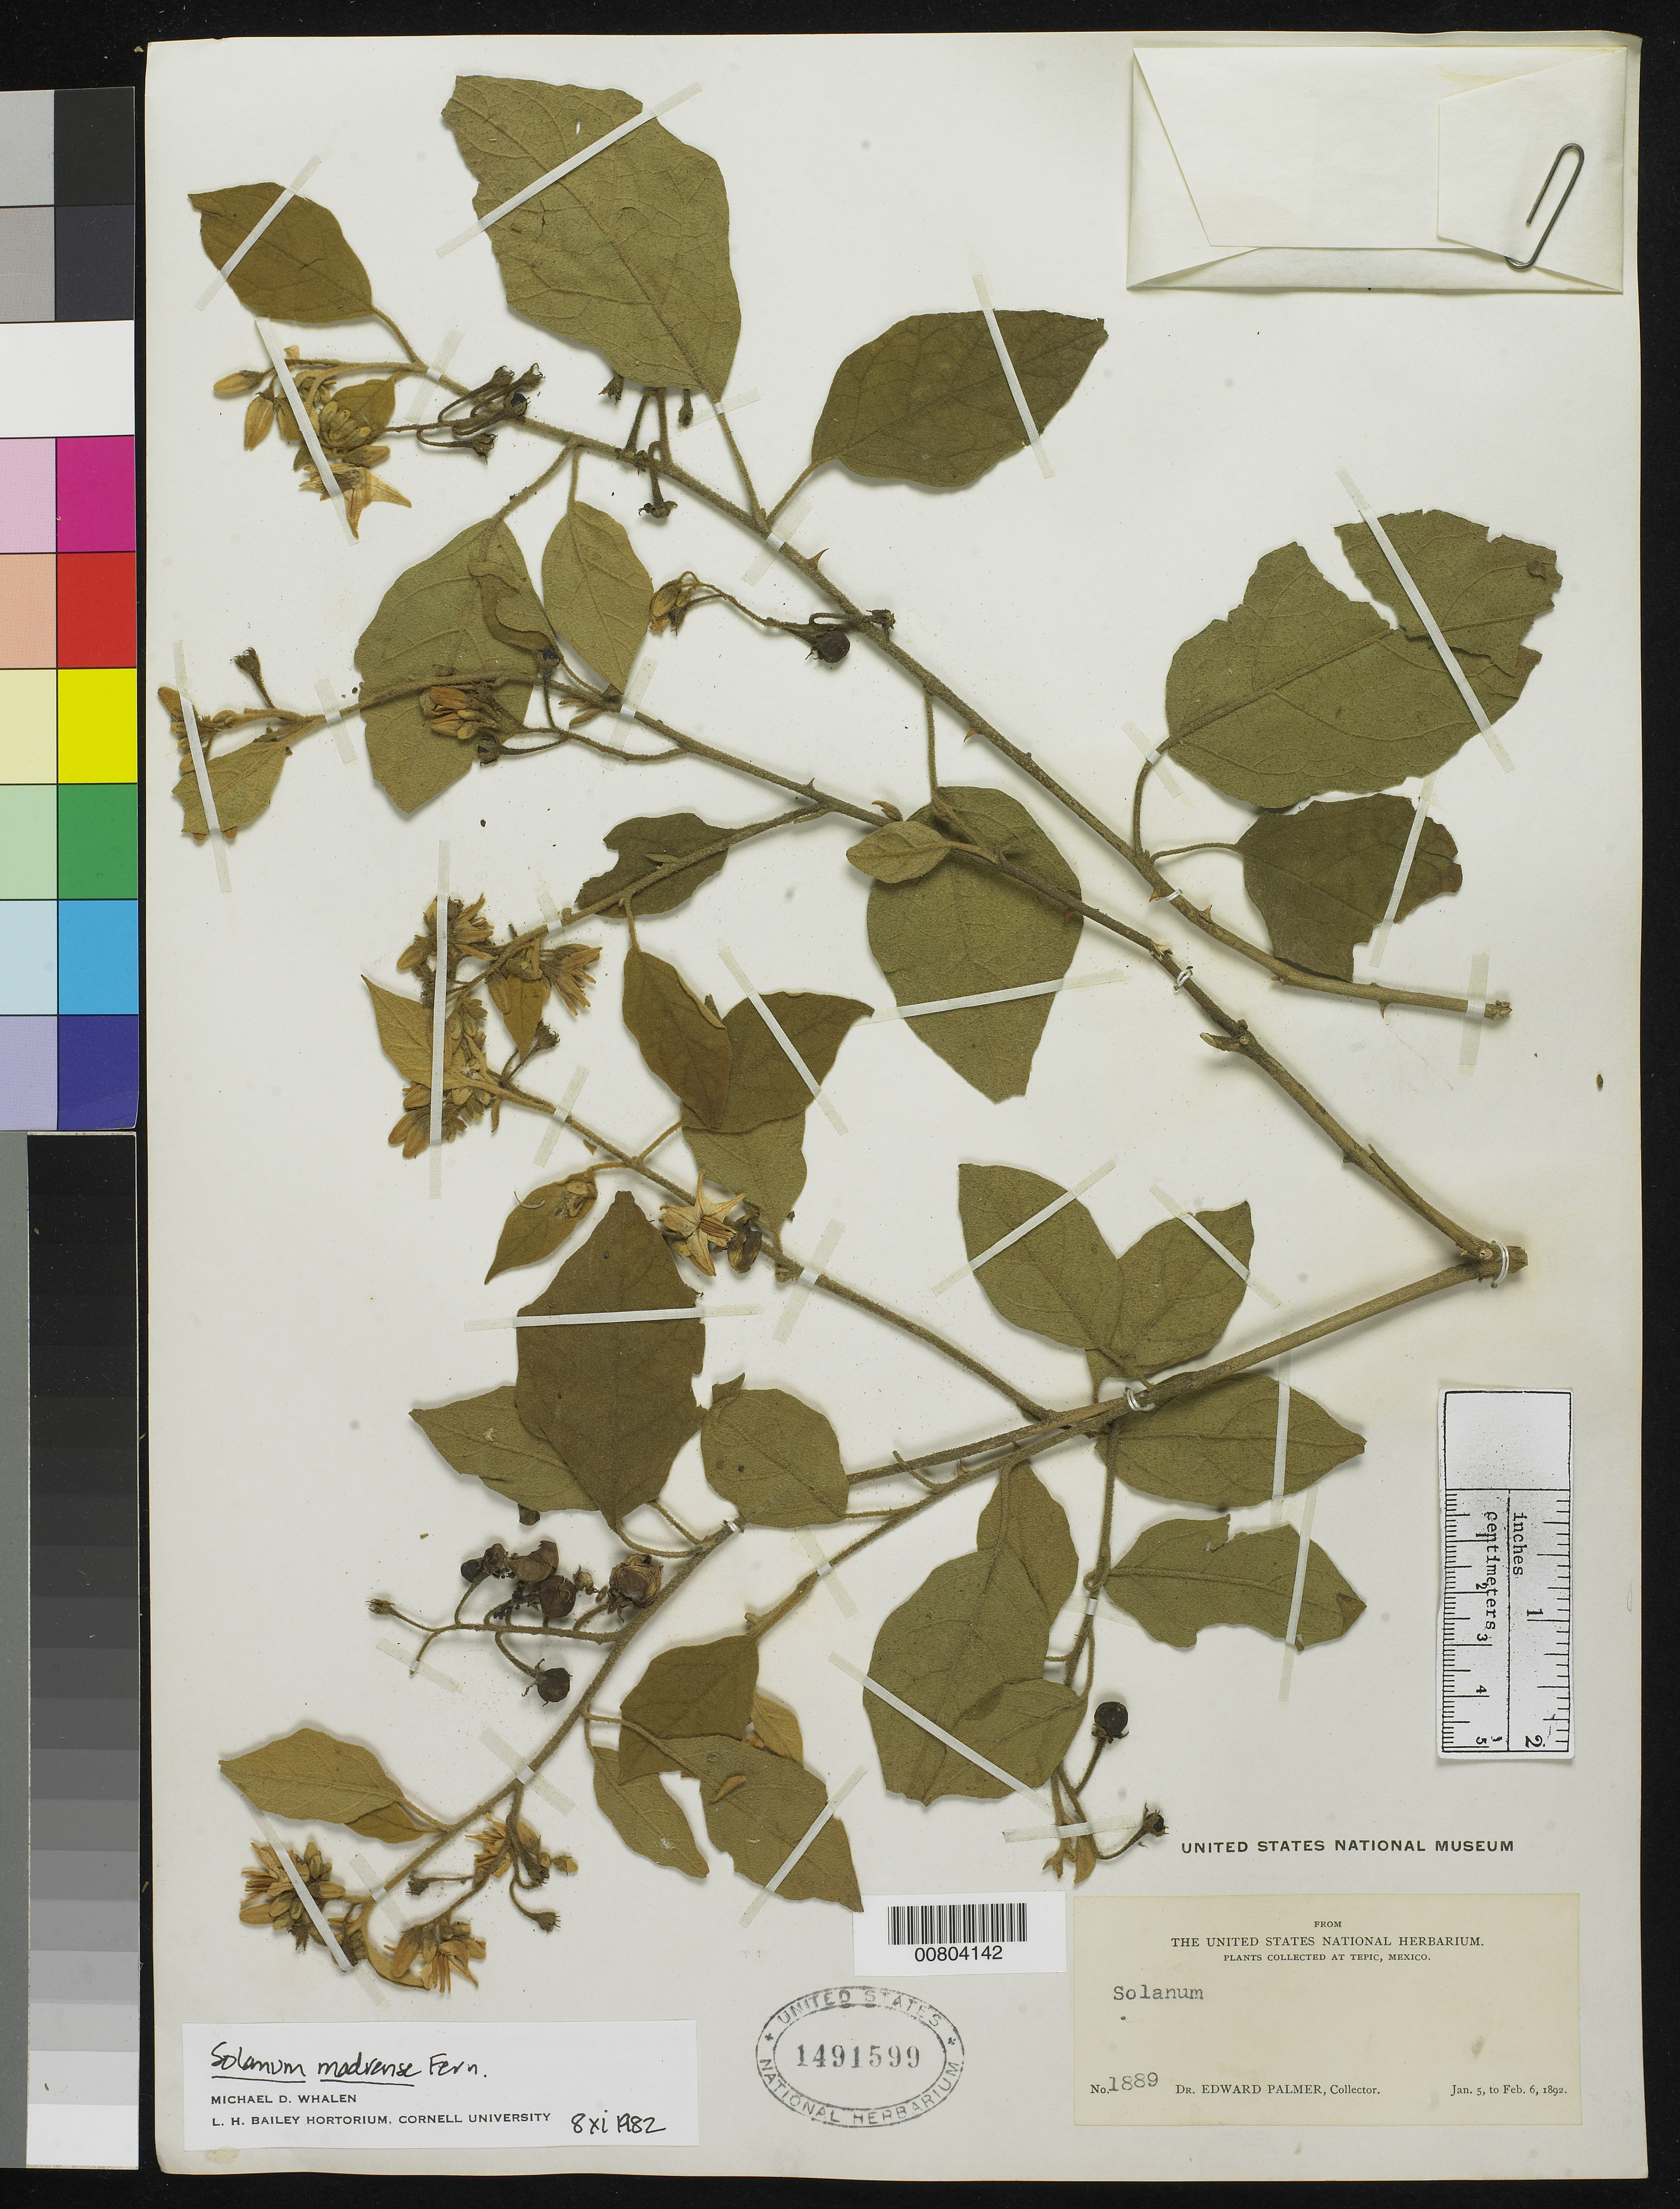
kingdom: Plantae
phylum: Tracheophyta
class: Magnoliopsida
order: Solanales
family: Solanaceae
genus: Solanum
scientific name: Solanum madrense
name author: Fernald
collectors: E. Palmer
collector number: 1889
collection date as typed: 05 Jan 1892 to 06 Feb 1892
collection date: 1892-01-05/1892-02-06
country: Mexico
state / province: Nayarit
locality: Tepic, Nayarit.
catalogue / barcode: US 1491599